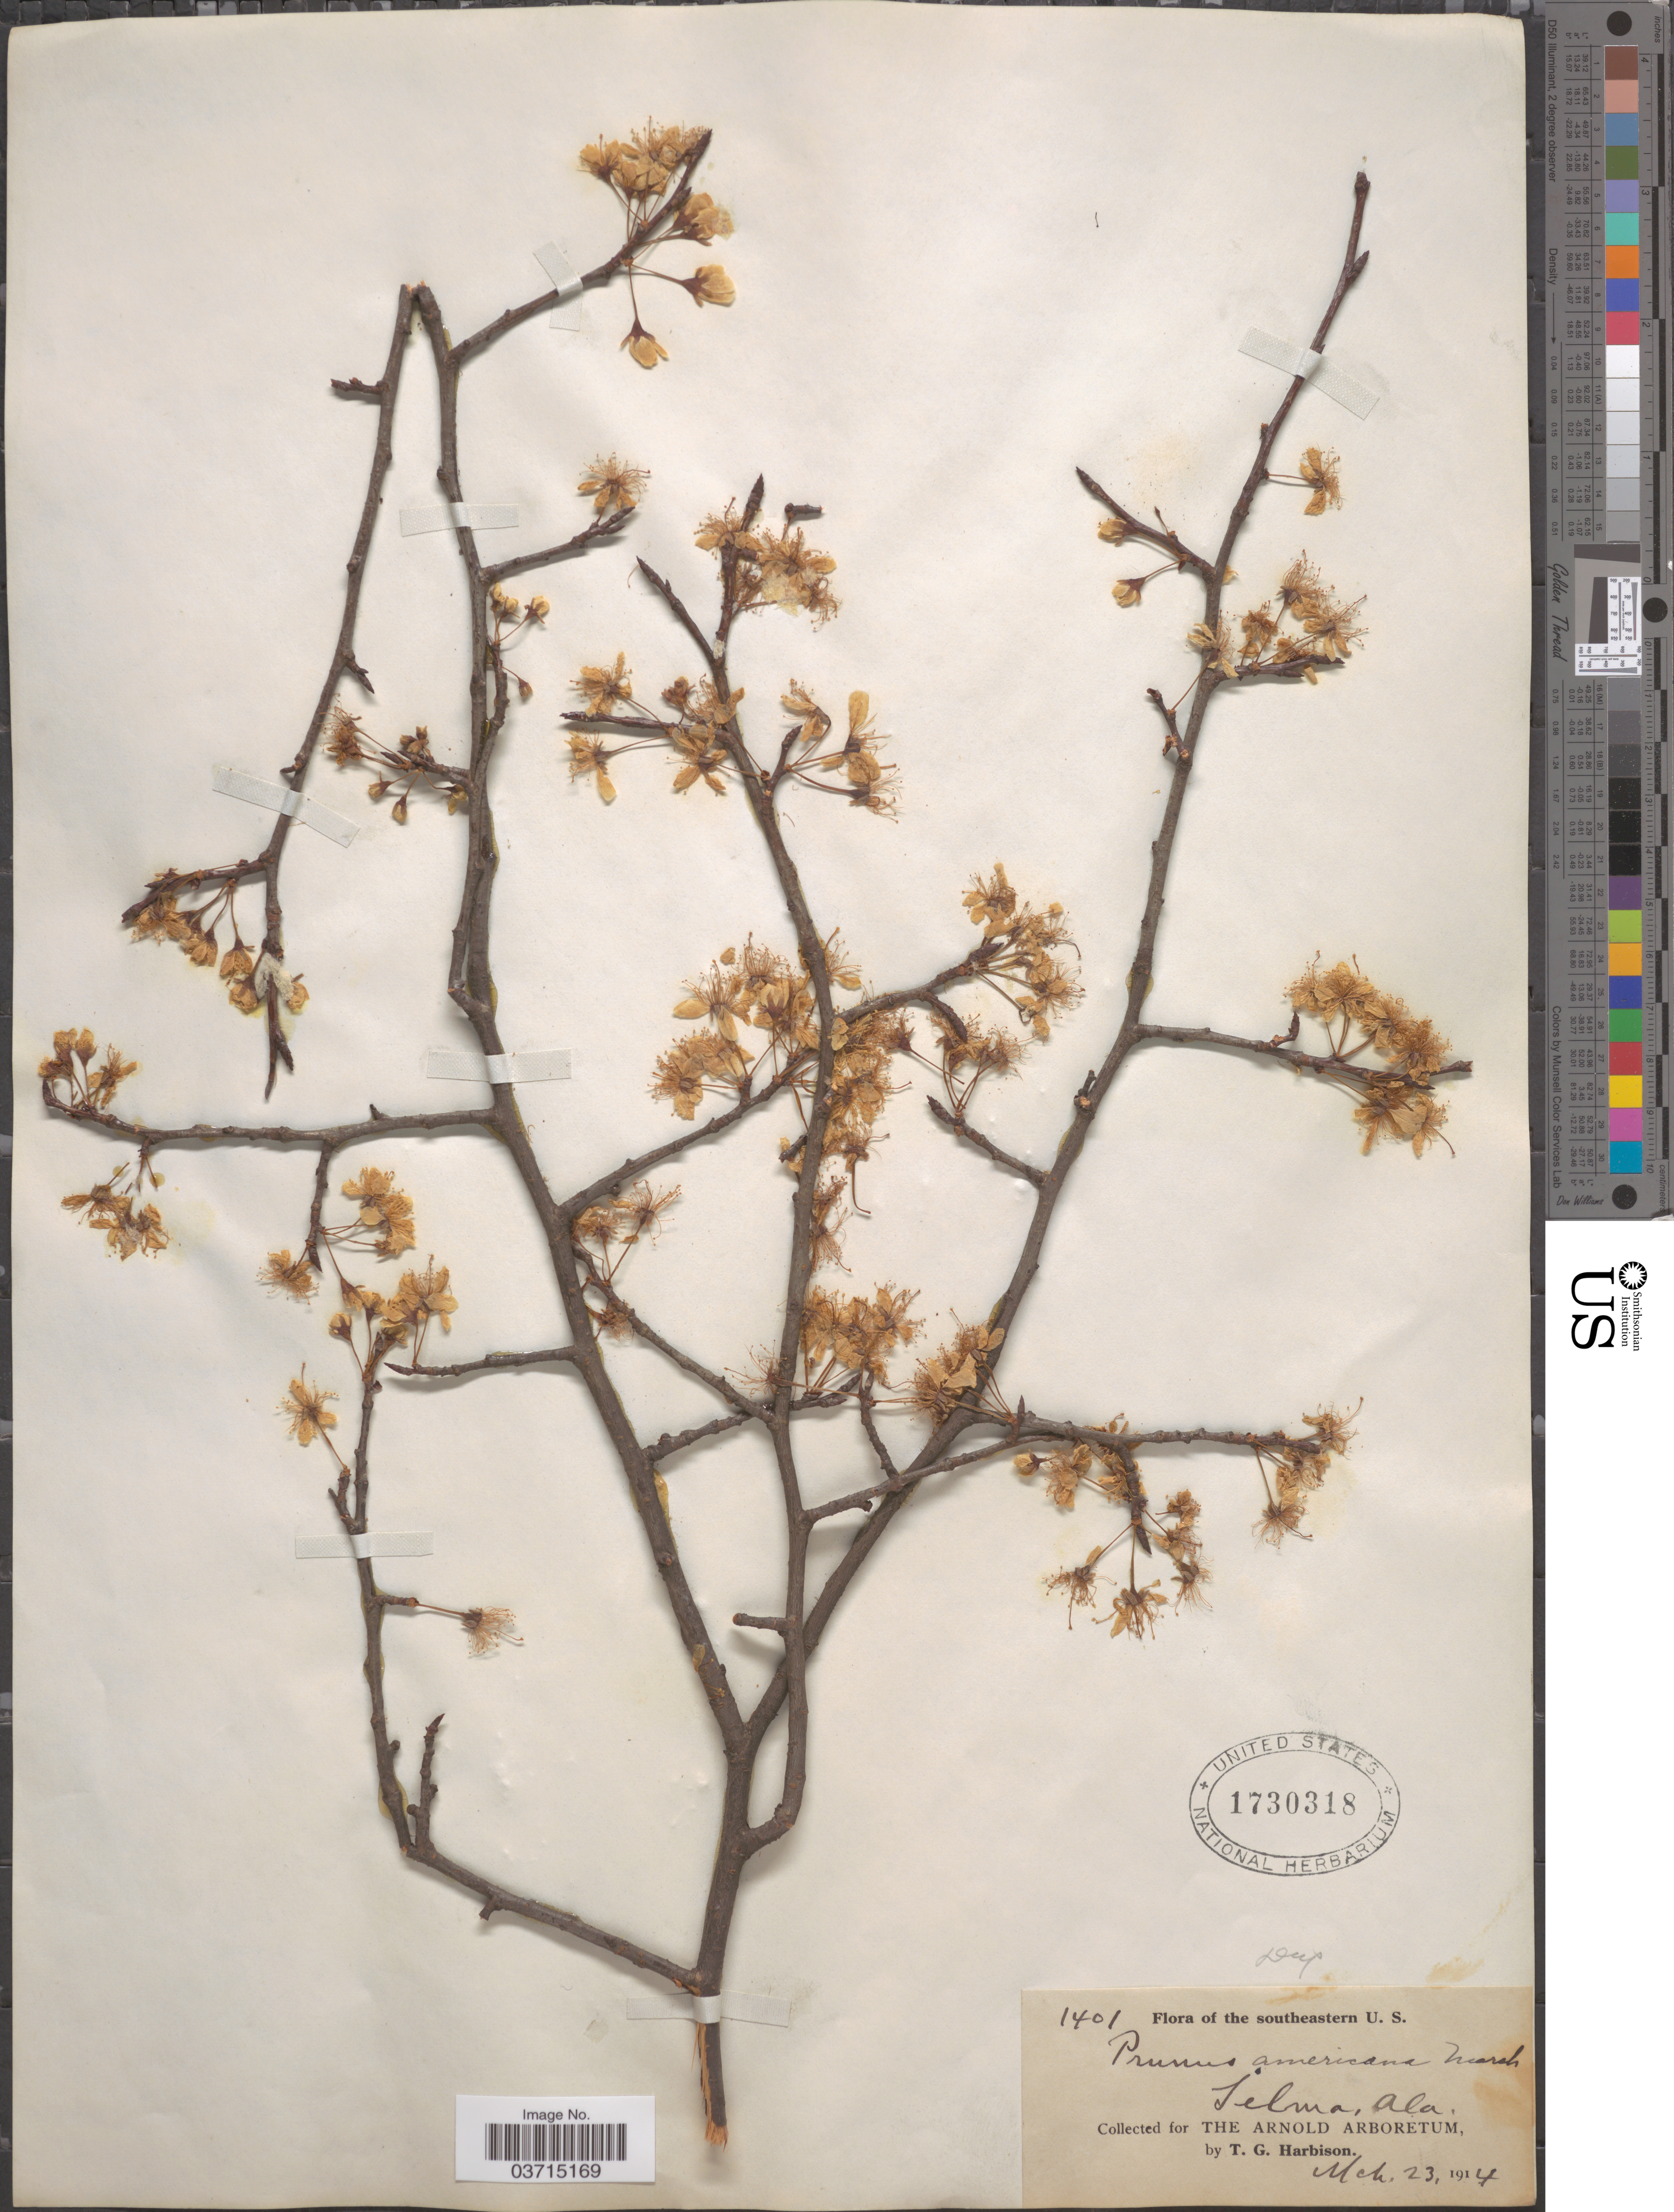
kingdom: Plantae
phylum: Tracheophyta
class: Magnoliopsida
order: Rosales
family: Rosaceae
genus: Prunus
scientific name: Prunus americana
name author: Marshall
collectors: T. Harbison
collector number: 1401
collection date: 1914-03-23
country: United States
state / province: Alabama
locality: Selma.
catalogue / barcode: US 1730318